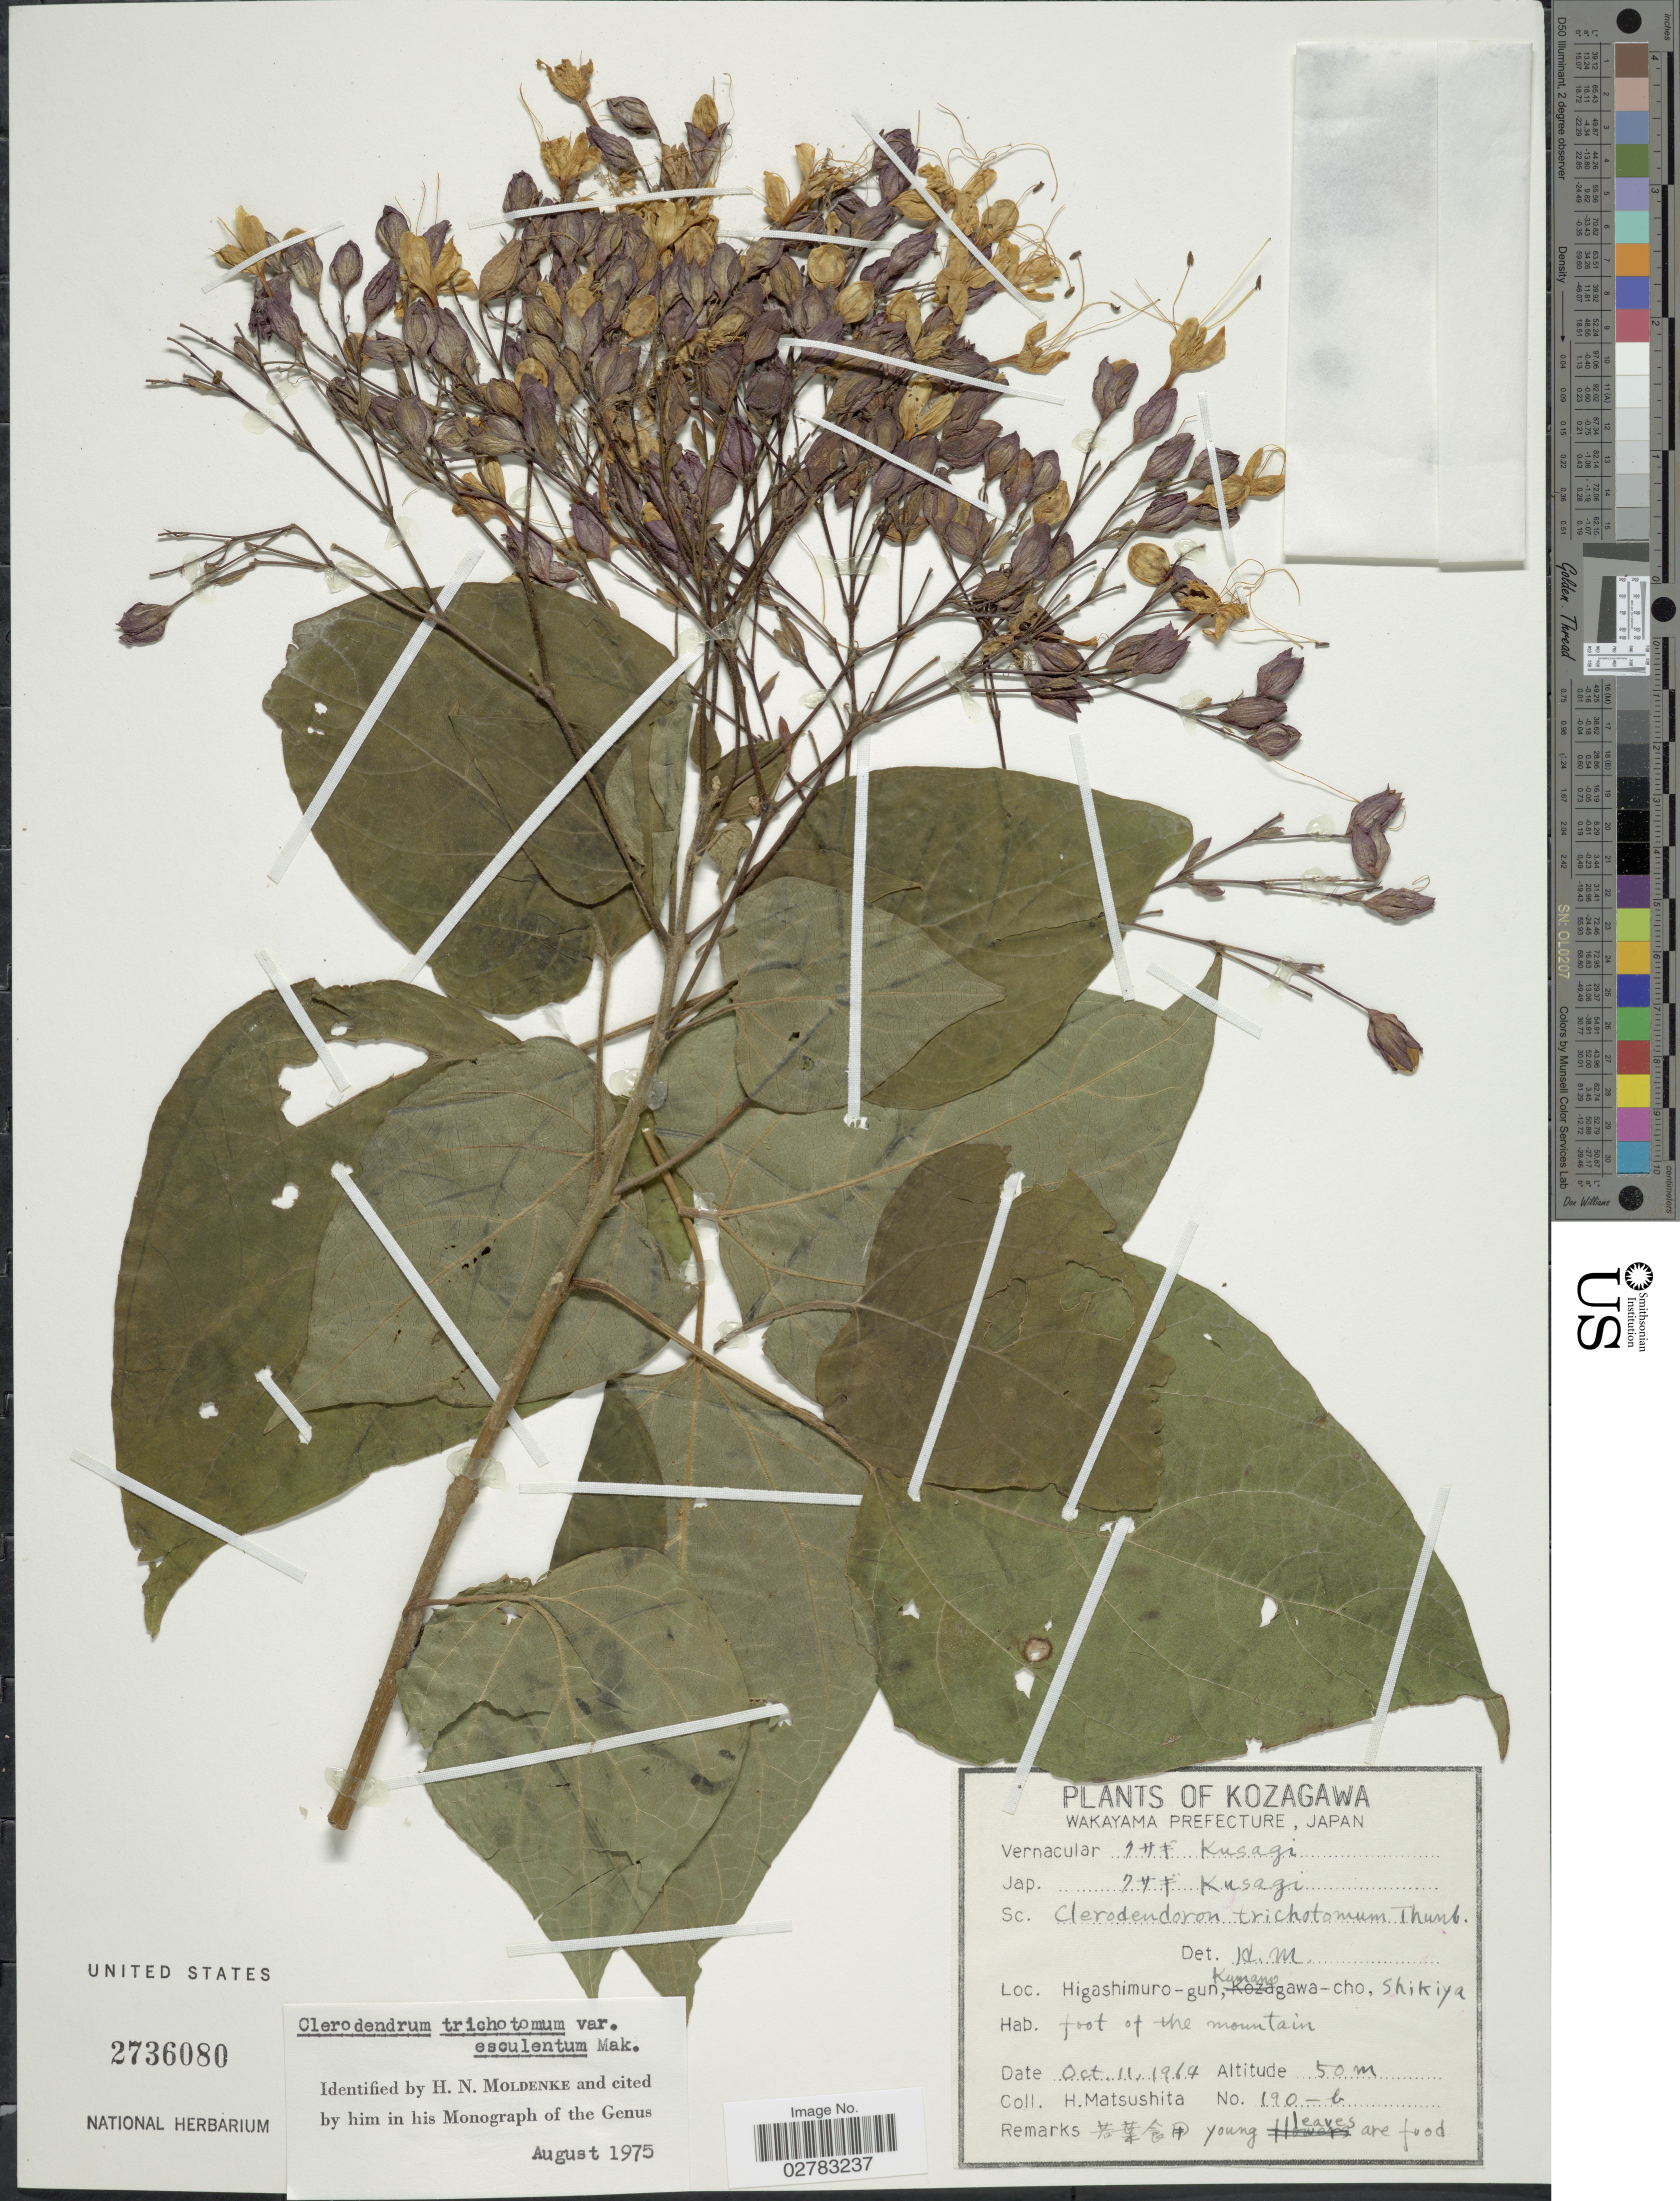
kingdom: Plantae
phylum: Tracheophyta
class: Magnoliopsida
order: Lamiales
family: Lamiaceae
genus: Clerodendrum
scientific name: Clerodendrum esculentum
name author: Makino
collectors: H. Matsushita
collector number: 190-b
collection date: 1964-10-11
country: Japan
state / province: Wakayama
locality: Kozagawa, Higashimuro-gun, Kumanogawa-cho, Shikiya, foot of the mountain.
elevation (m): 50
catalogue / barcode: US 2736080